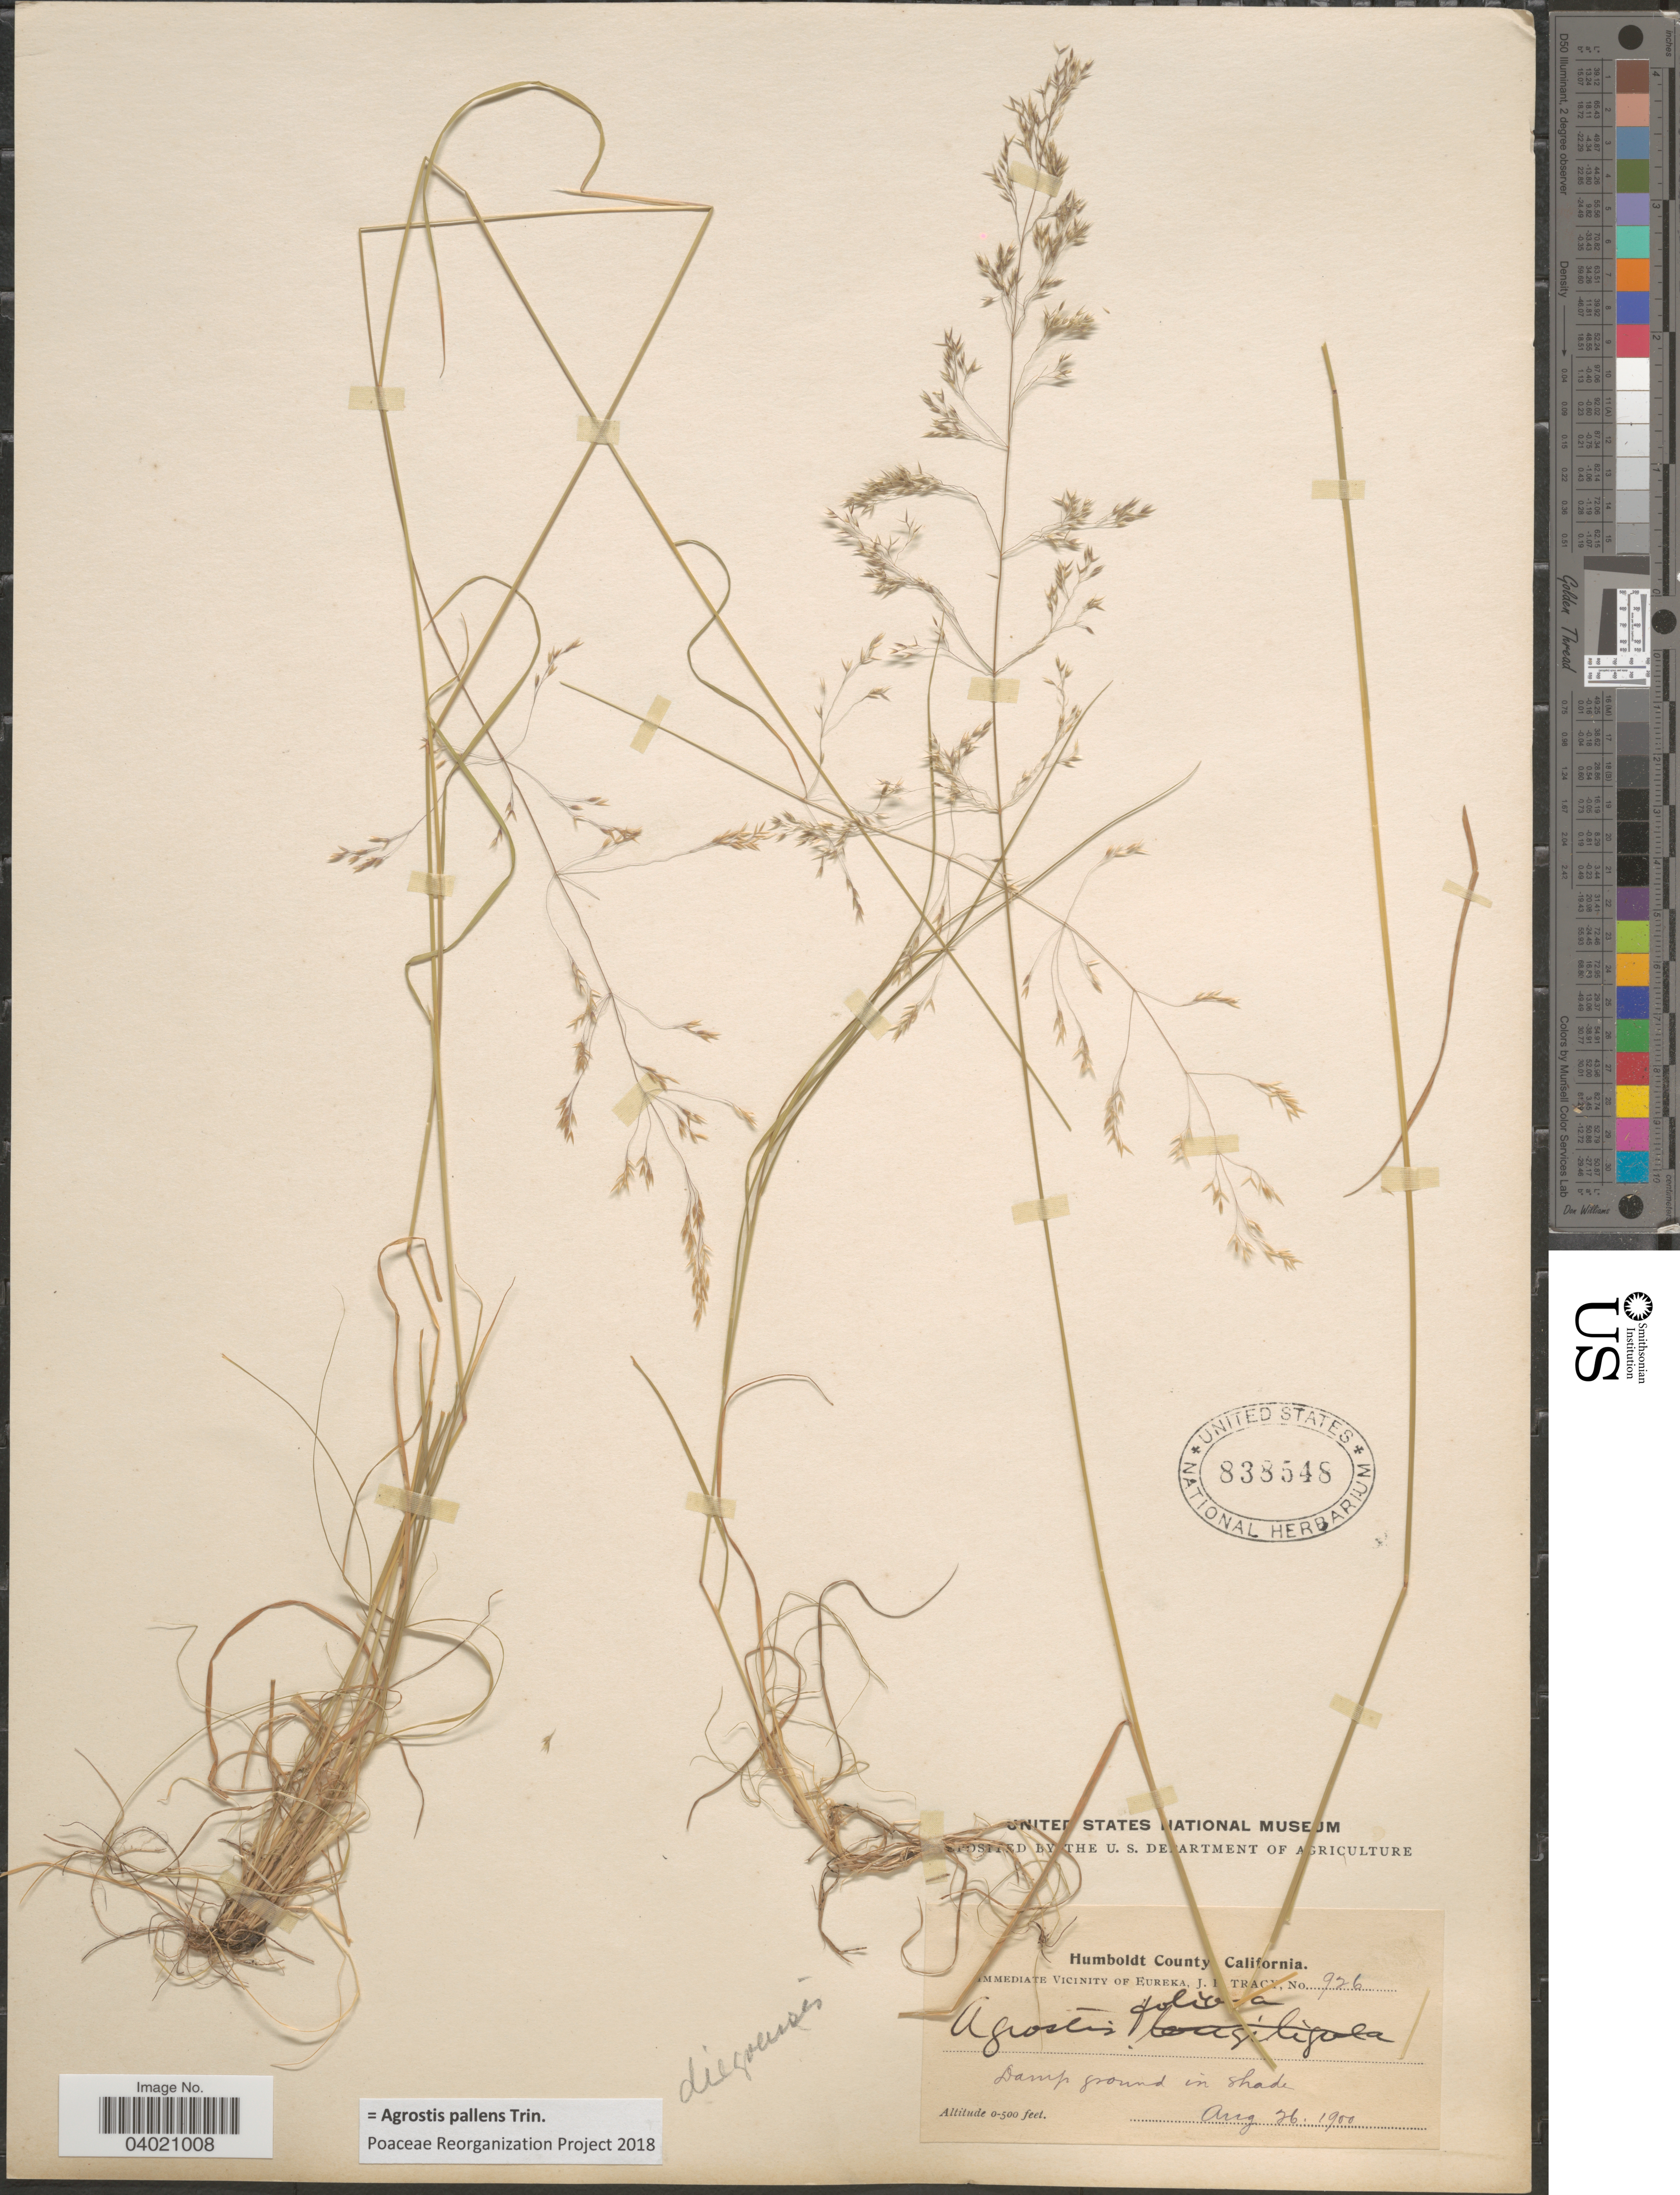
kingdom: Plantae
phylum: Tracheophyta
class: Liliopsida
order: Poales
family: Poaceae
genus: Agrostis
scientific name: Agrostis pallens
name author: Trin.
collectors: J. Tracy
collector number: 926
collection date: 1900-08-26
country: United States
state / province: California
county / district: Humboldt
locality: Humboldt County. Immediate vicinity of Eureka.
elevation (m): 0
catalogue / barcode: US 838548